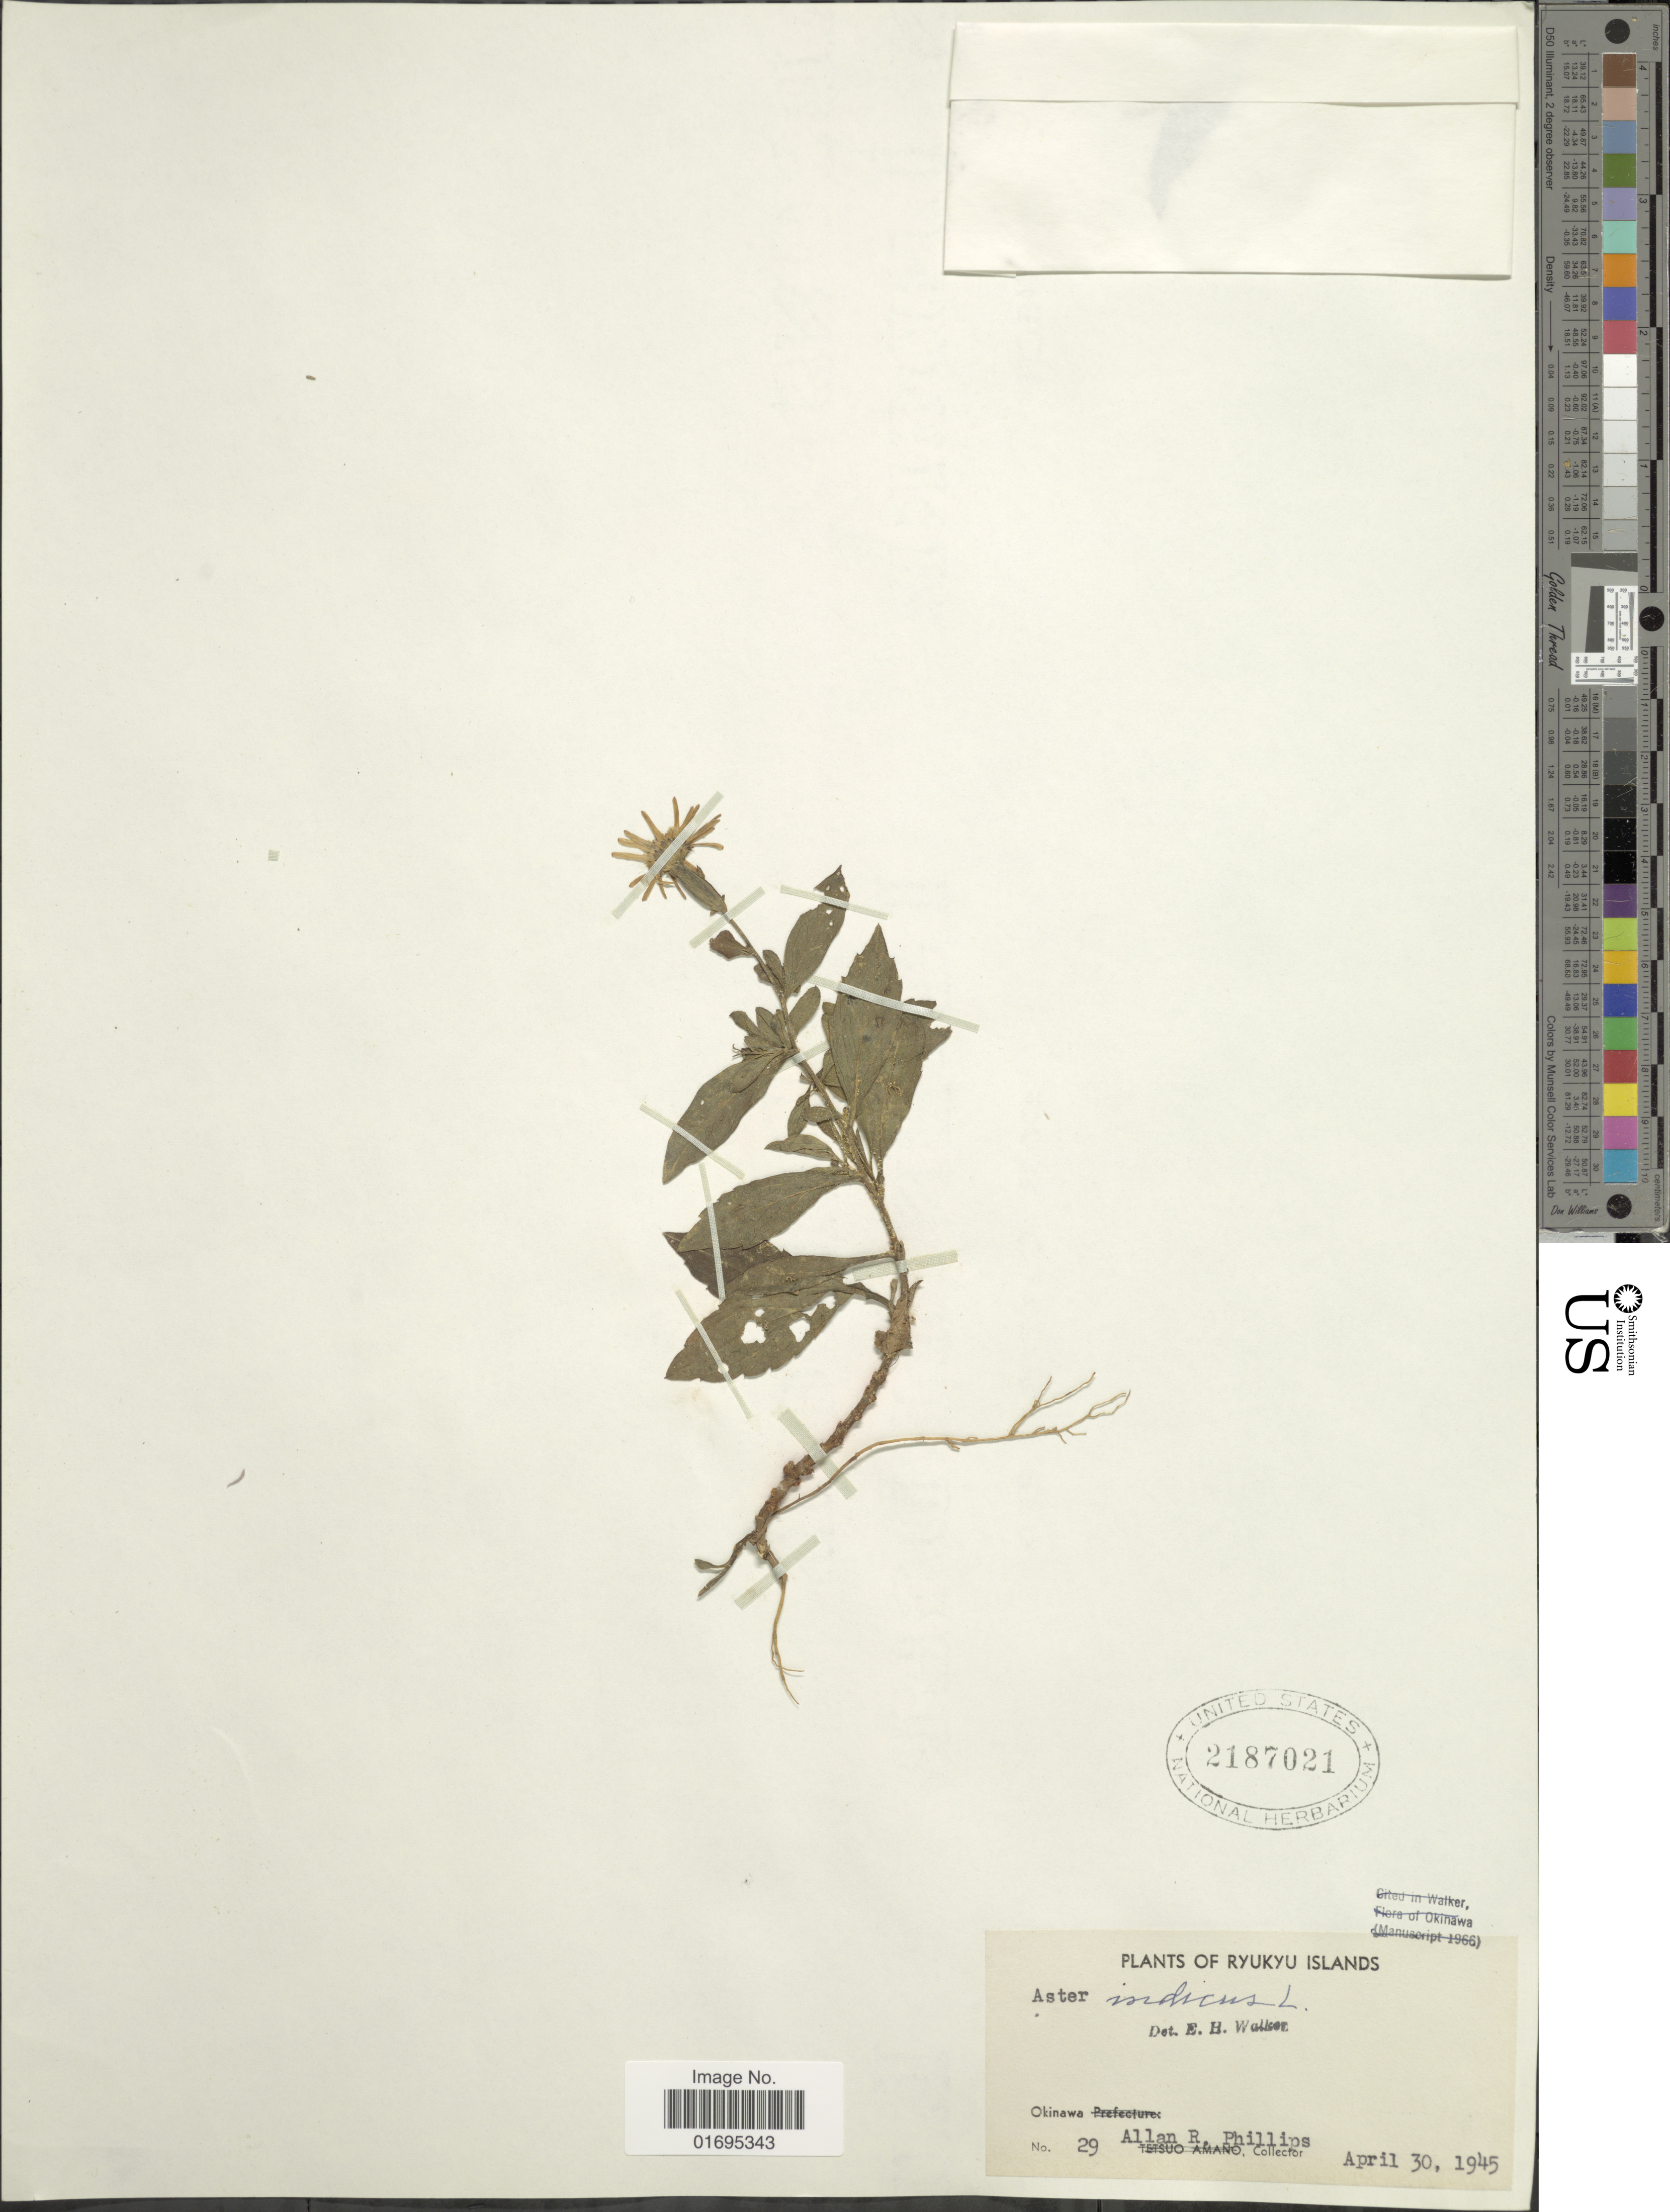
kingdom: Plantae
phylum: Tracheophyta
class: Magnoliopsida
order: Asterales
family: Asteraceae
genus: Kalimeris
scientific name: Kalimeris indica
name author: (L.) Sch. Bip.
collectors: A. R. Phillips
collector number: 29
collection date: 1945-04-30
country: Japan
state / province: Okinawa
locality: Ryukyu Islands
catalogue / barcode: US 2187021